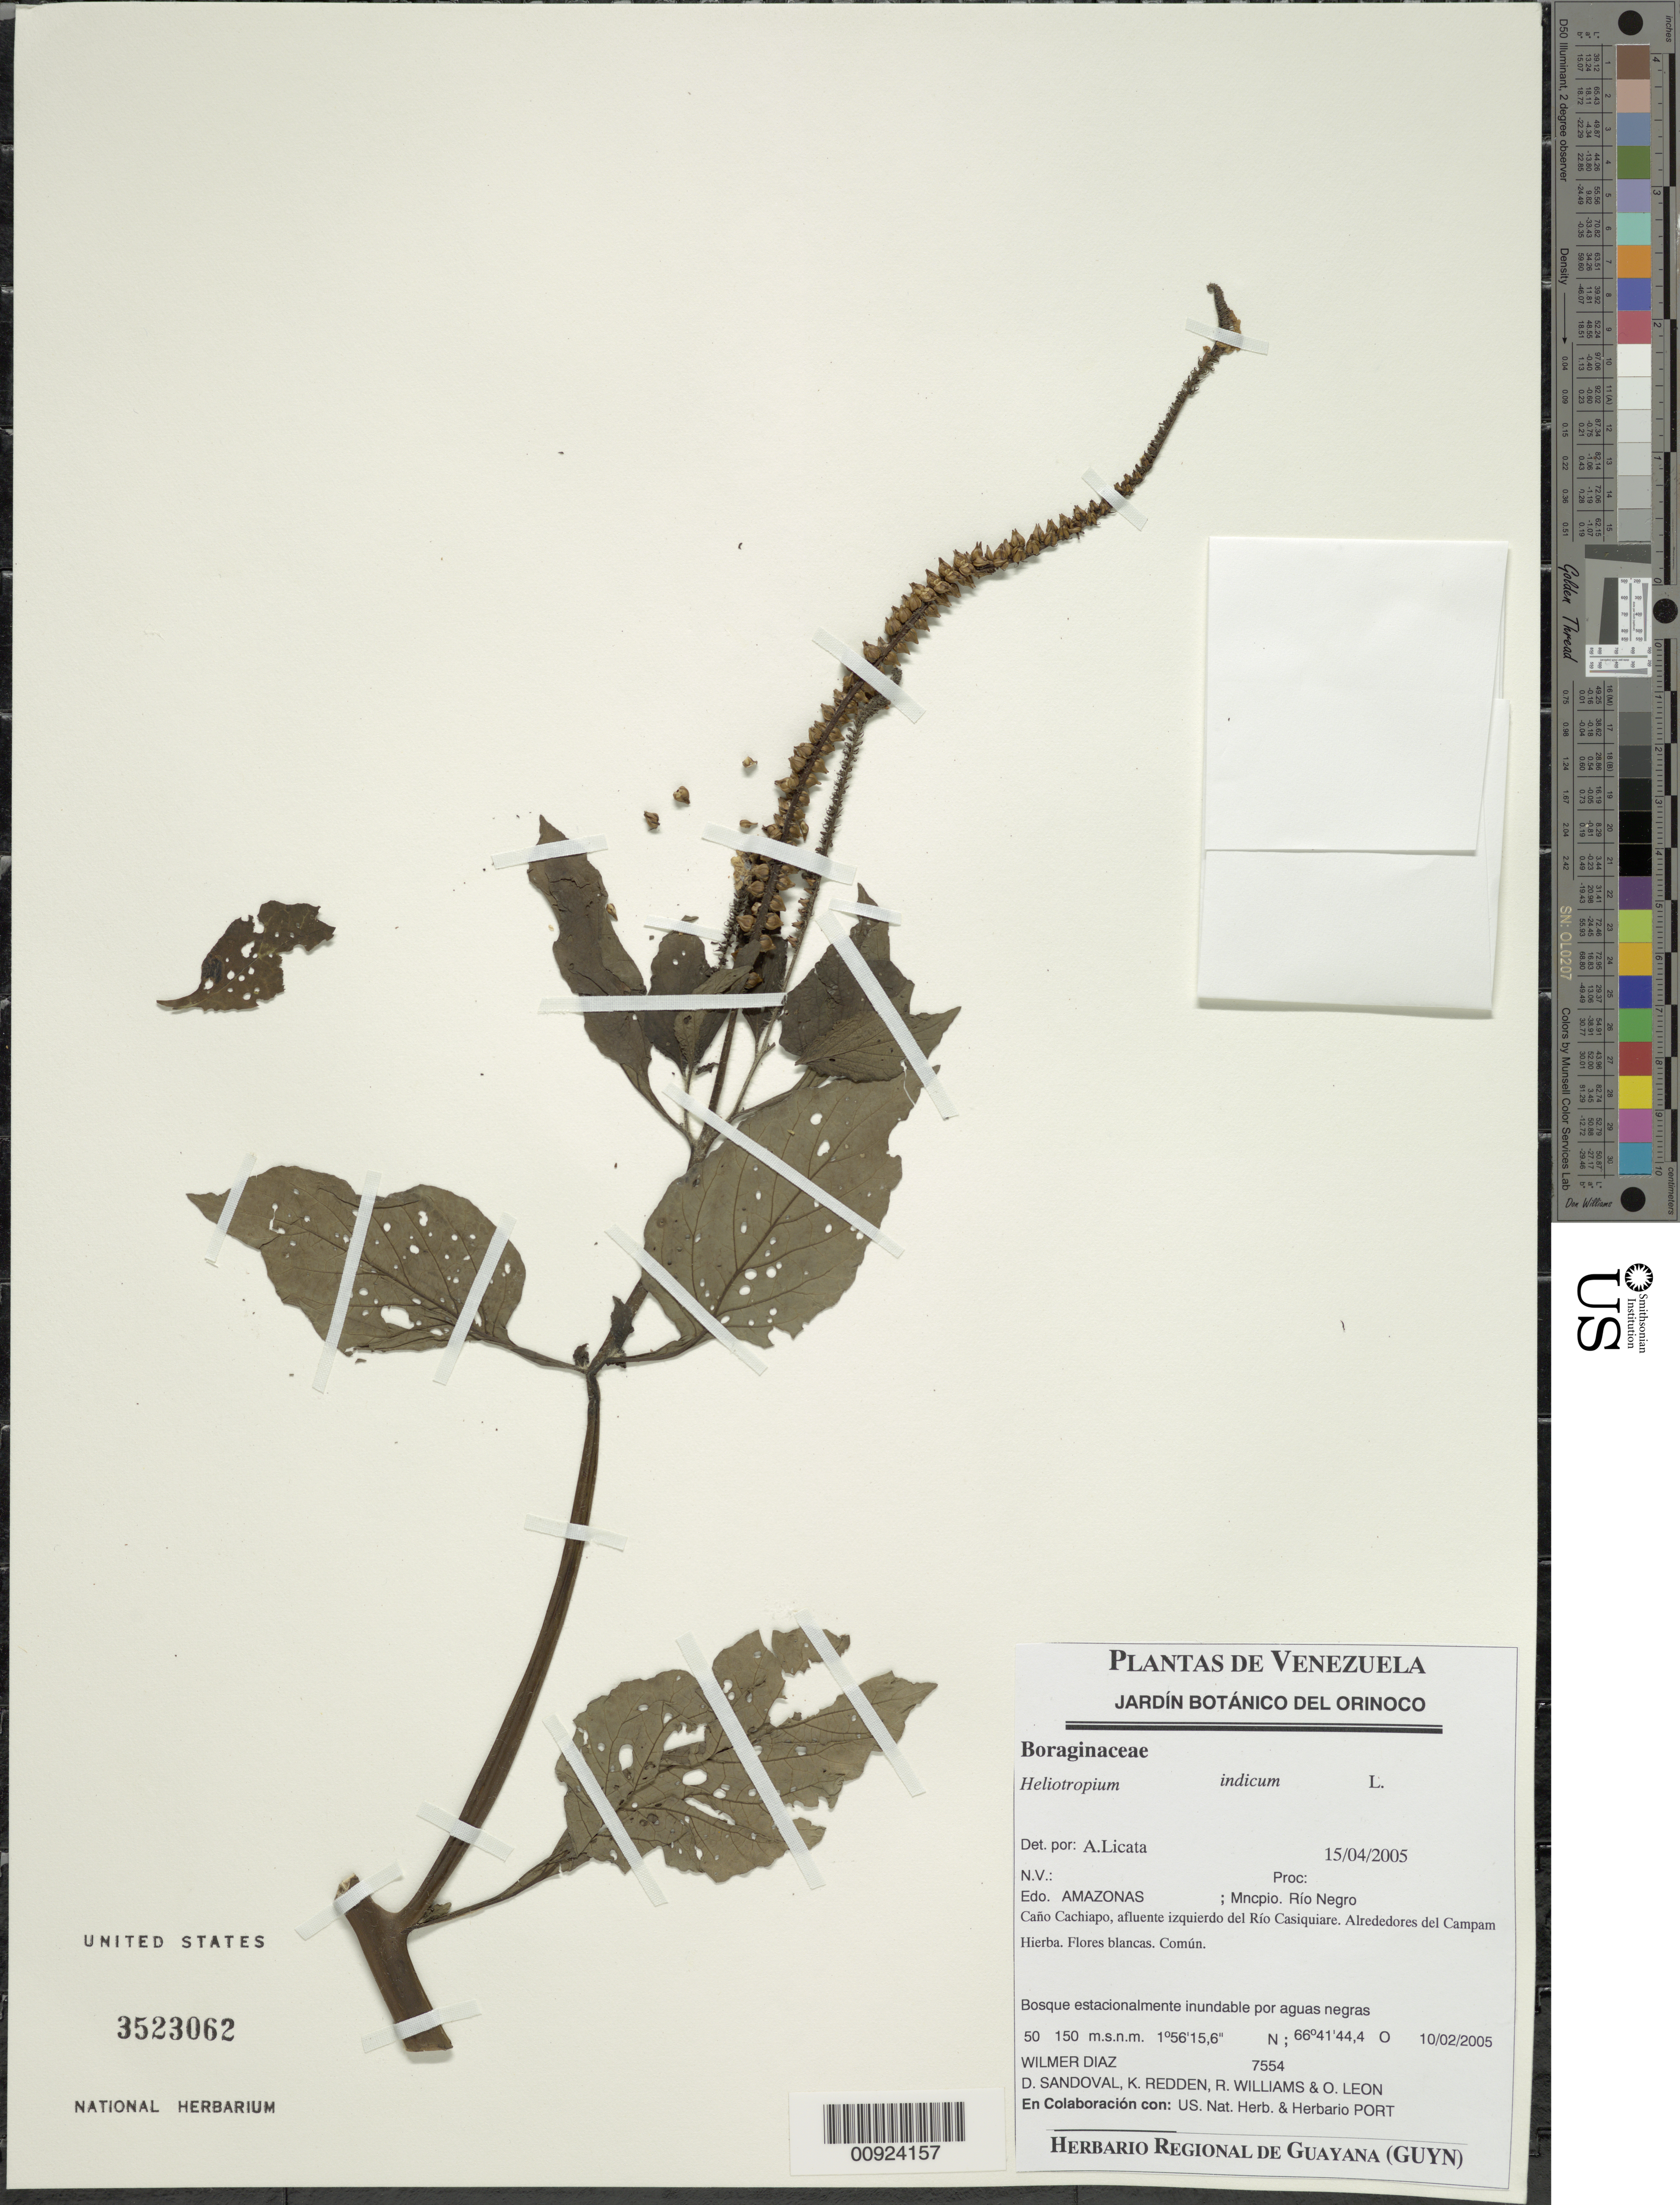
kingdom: Plantae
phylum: Tracheophyta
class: Magnoliopsida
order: Boraginales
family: Heliotropiaceae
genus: Heliotropium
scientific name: Heliotropium polyphyllum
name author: Lehm.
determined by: Licata, A., (PORT), Univ. Nac. Exp. de los Llanos Ezequiel Zamora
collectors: W. Díaz P., D. Sandoval, K. M. Redden, R. Williams & O. León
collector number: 7554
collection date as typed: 10-Feb-05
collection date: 2005-02-10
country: Venezuela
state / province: Amazonas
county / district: Río Negro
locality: Caño Cachiapo, afluente izquierdo del Río Casiquaire, alrededores del Campamento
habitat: Bosque estacionalmente inundable por aguas negras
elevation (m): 50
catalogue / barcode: US 3523062